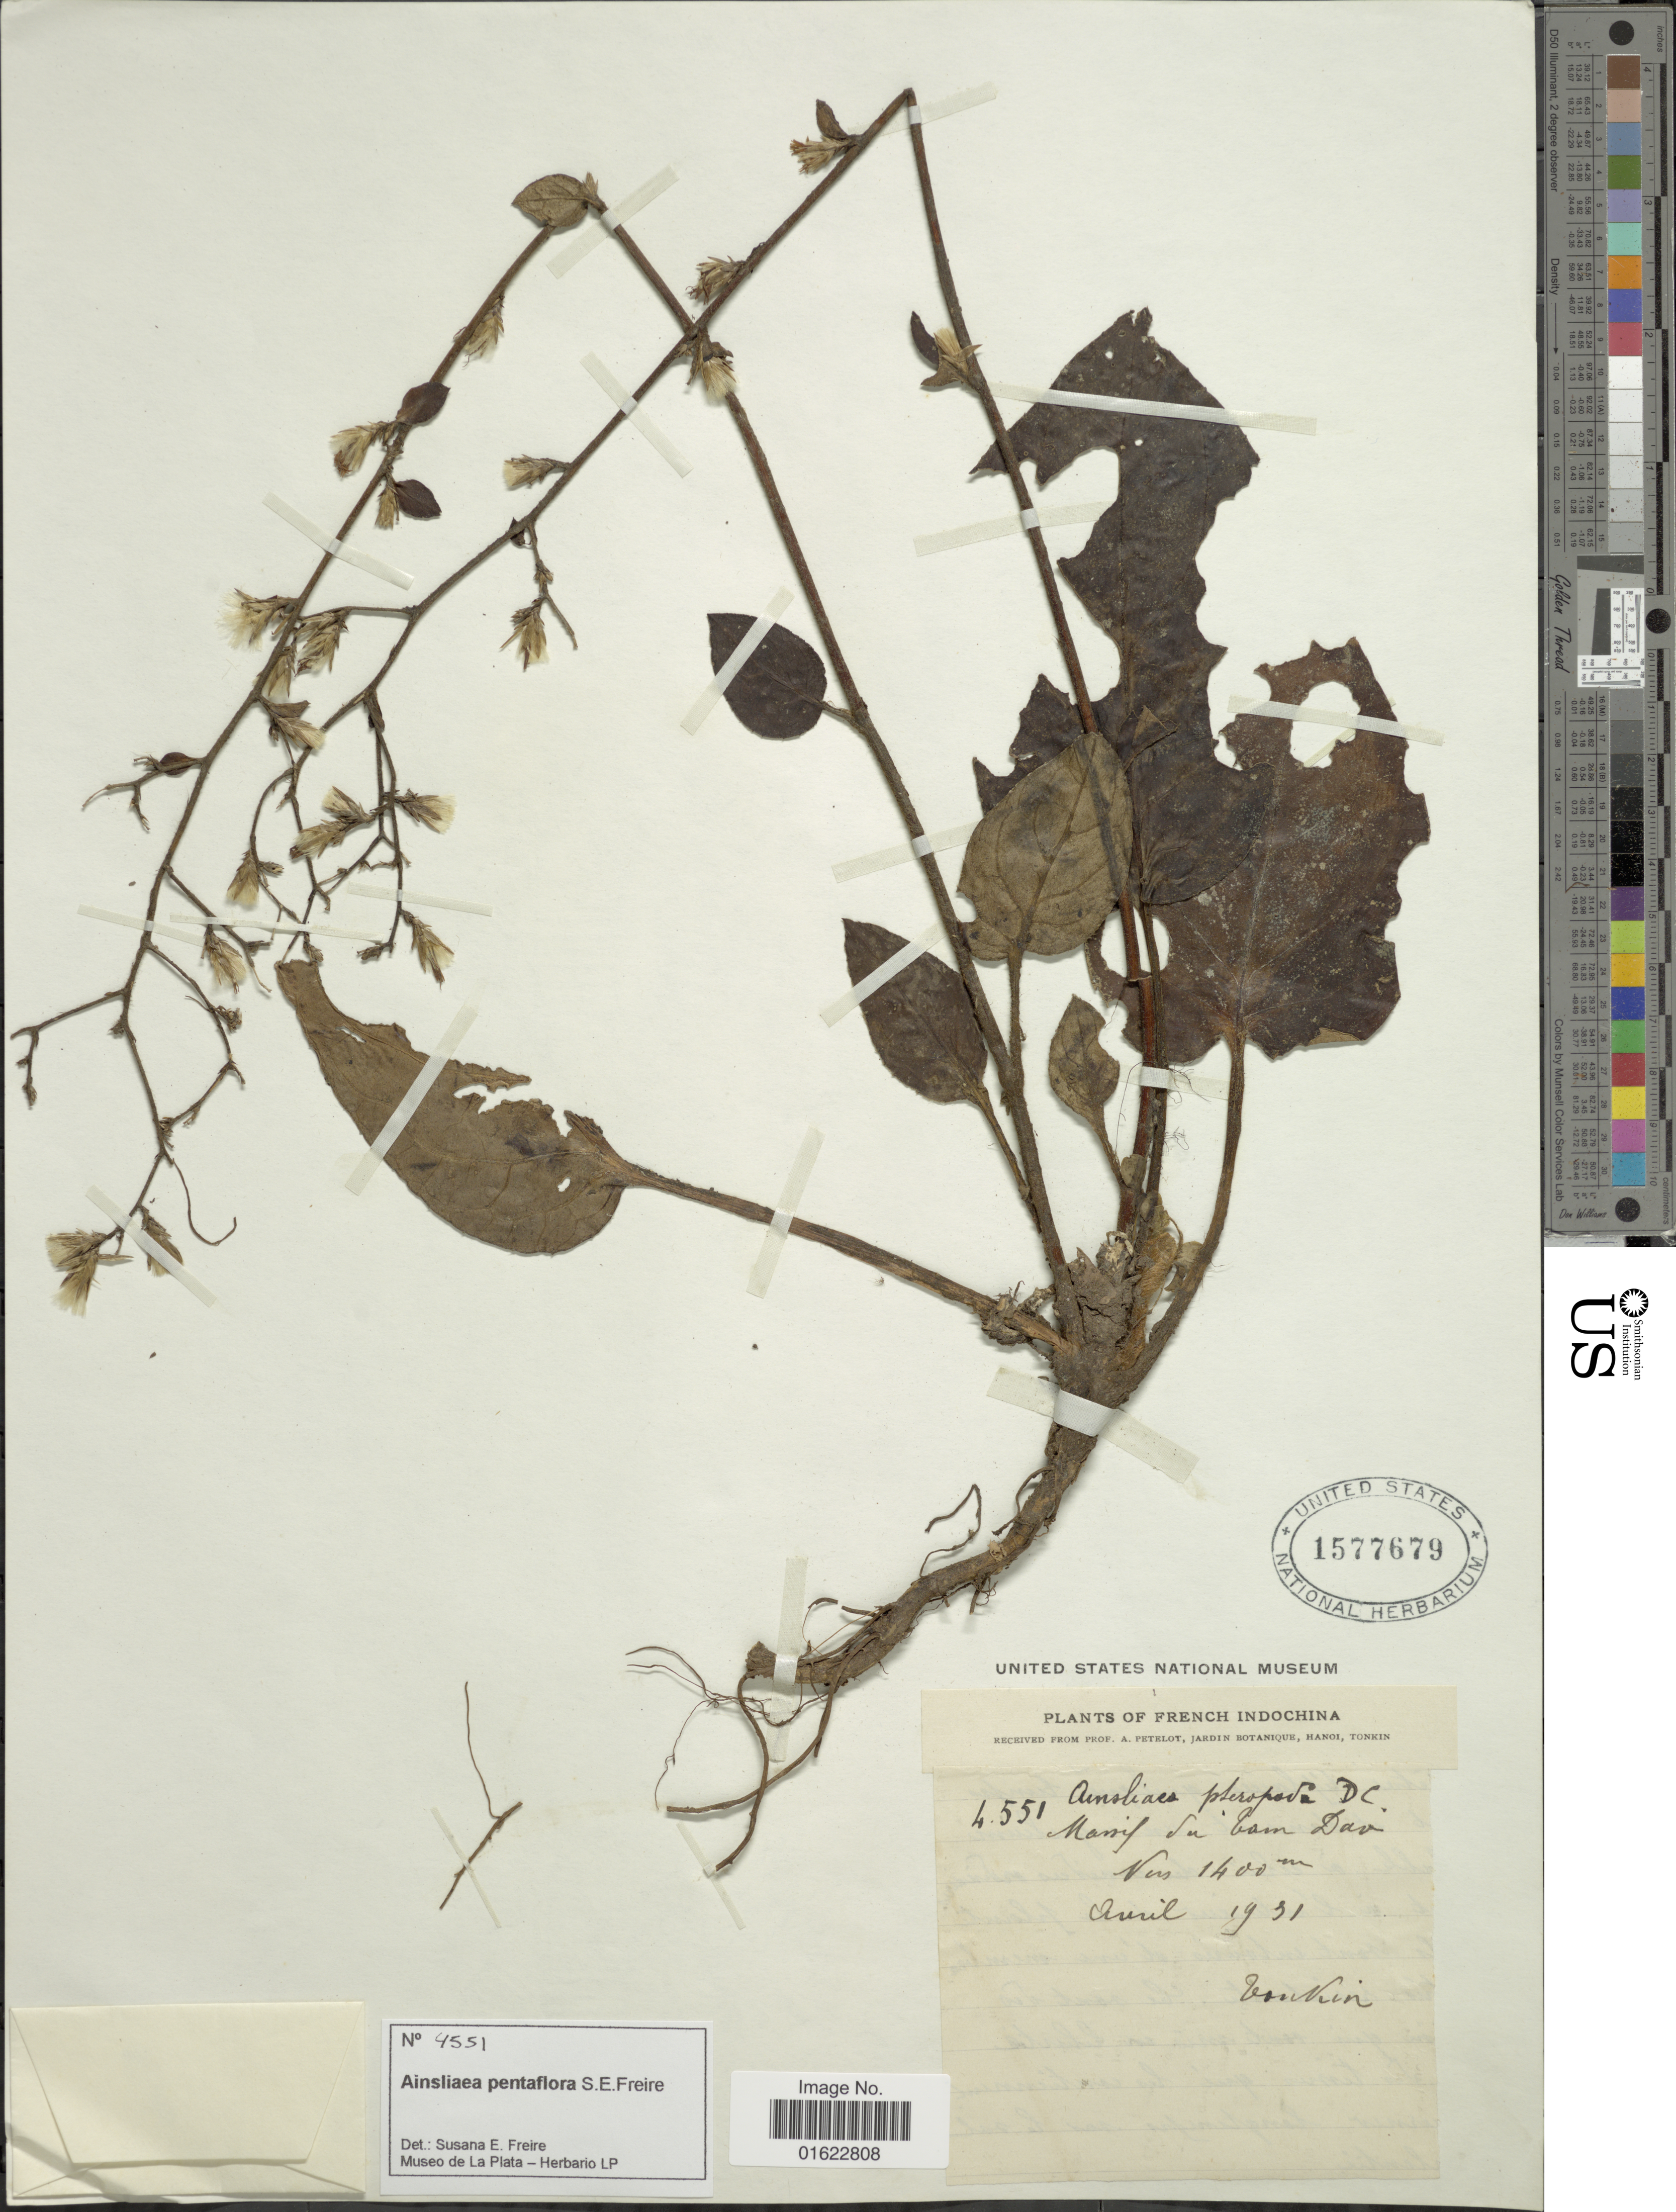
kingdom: Plantae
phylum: Tracheophyta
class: Magnoliopsida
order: Asterales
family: Asteraceae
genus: Ainsliaea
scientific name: Ainsliaea pentaflora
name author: S.E. Freire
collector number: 4551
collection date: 1931-04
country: Vietnam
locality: French Indochina. Massif du Ban Dao, Tonkin.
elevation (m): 1400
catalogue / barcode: US 1577679